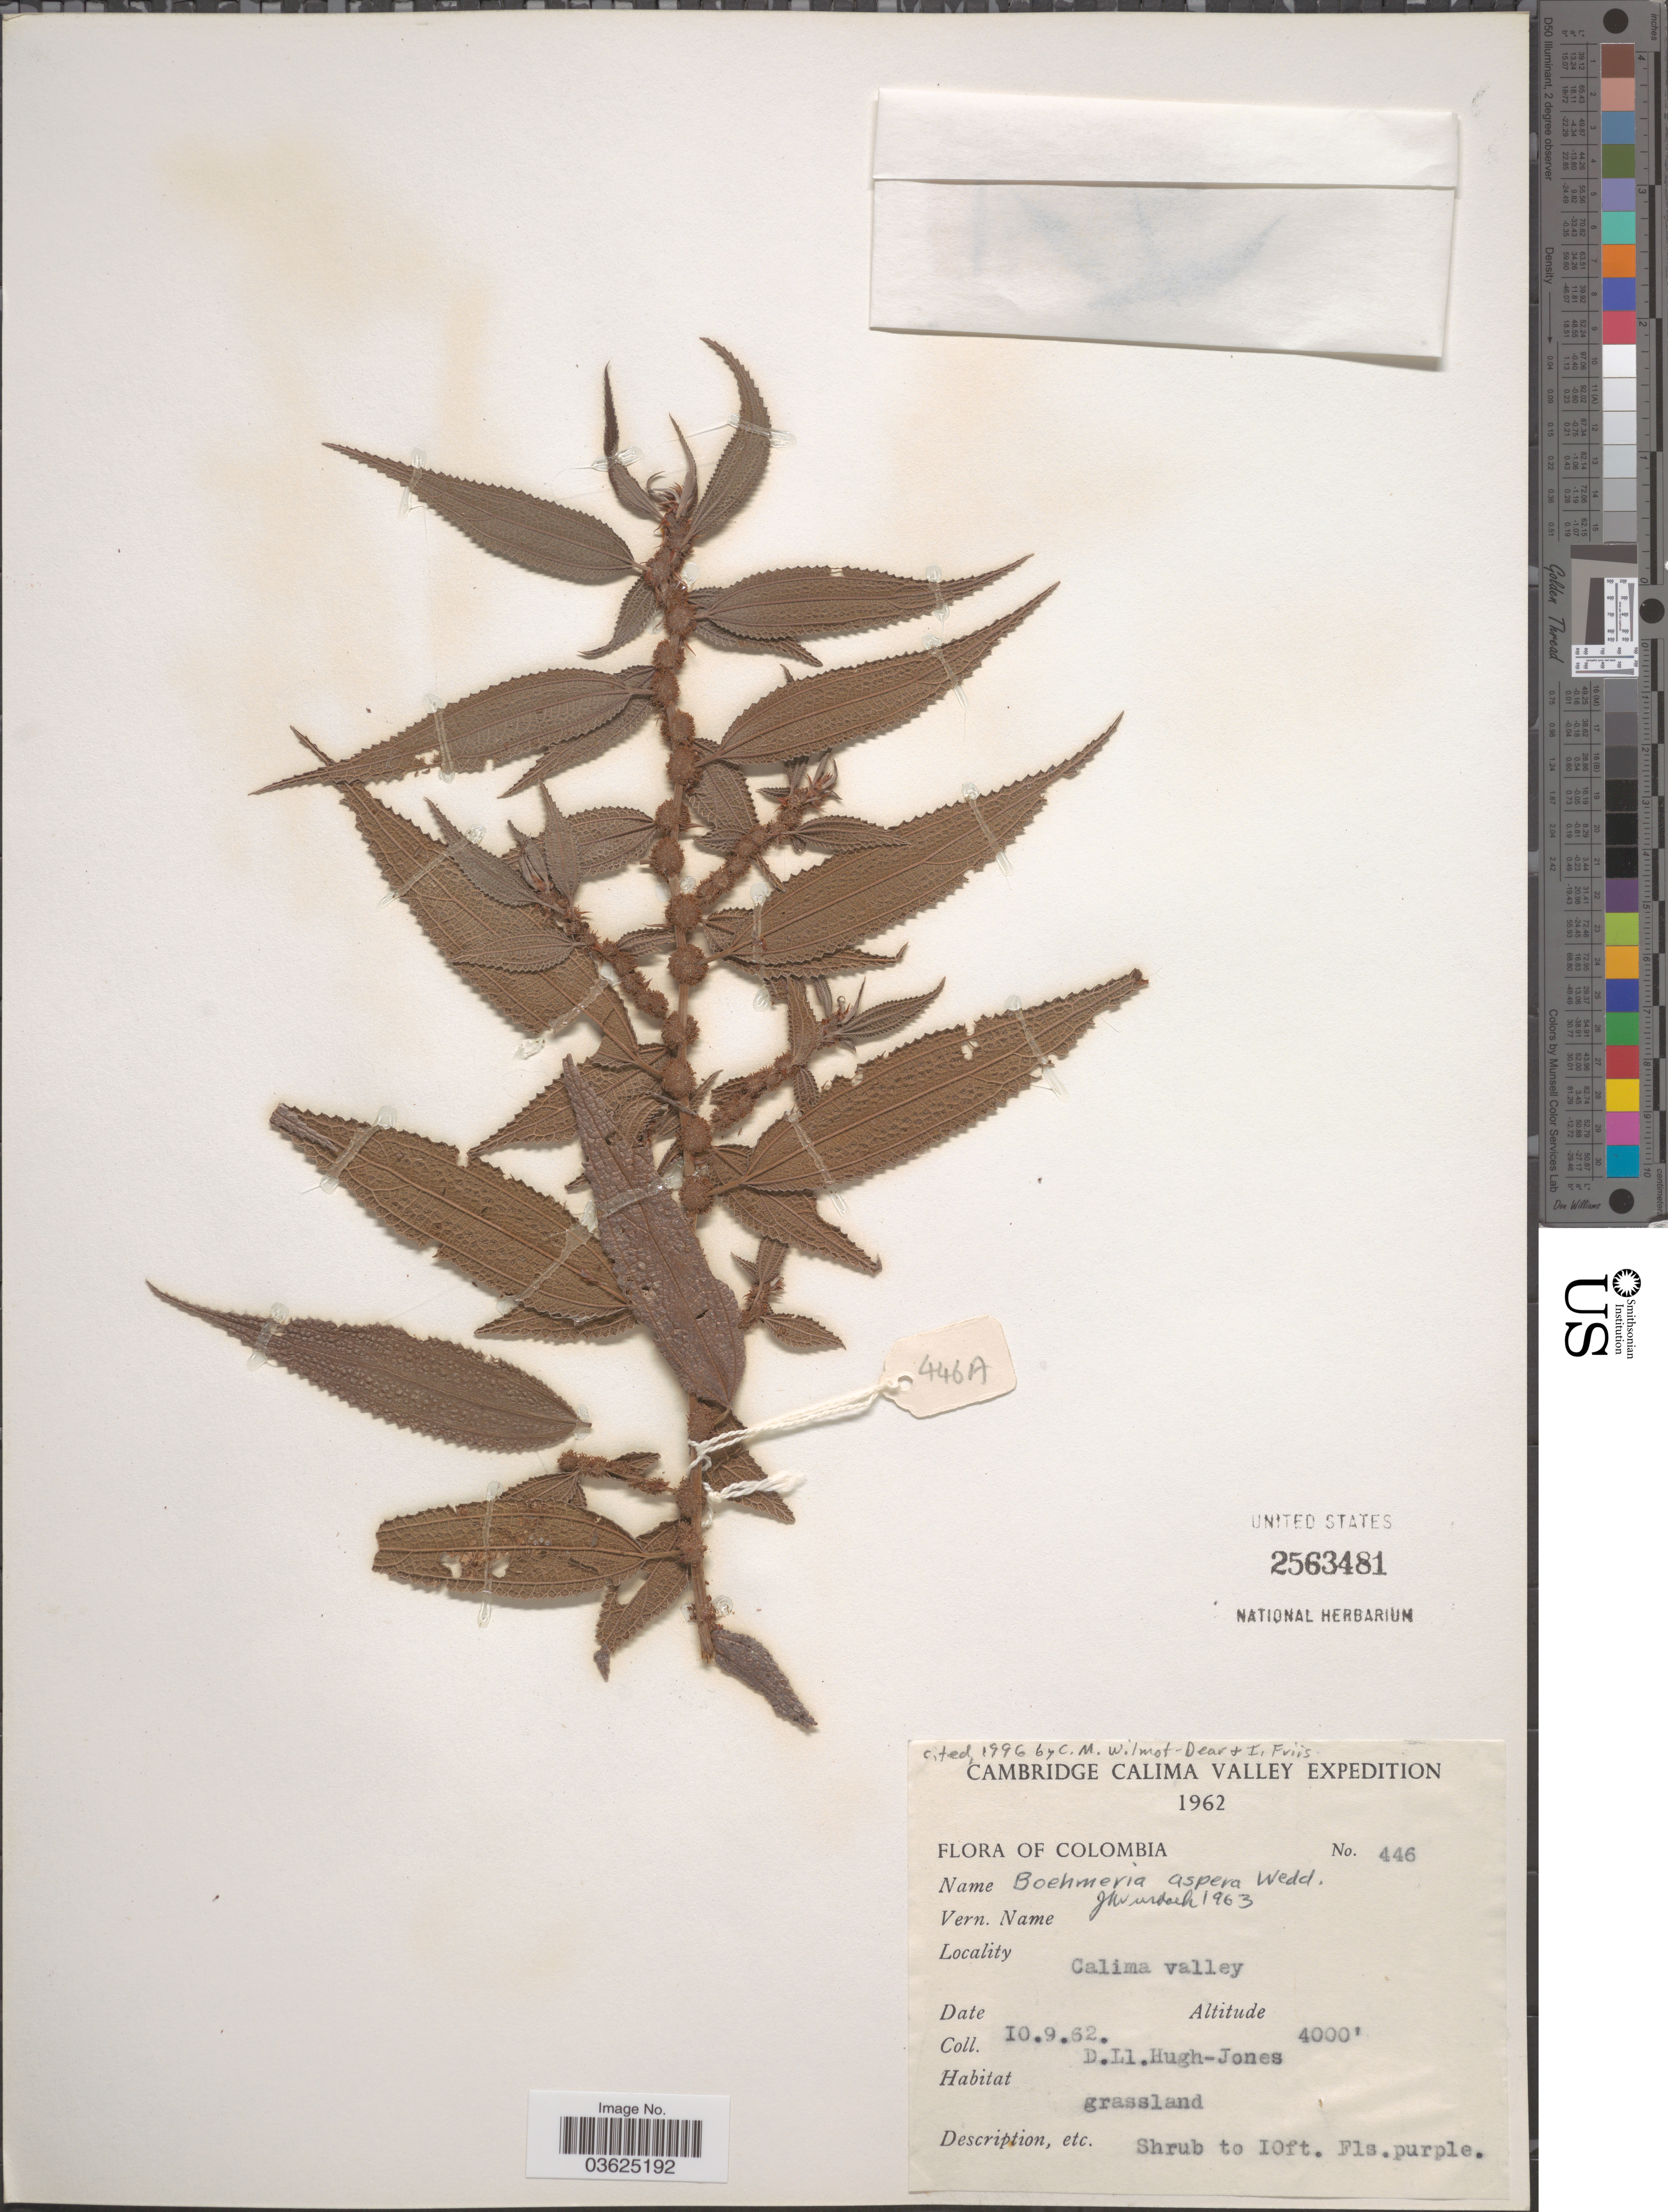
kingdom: Plantae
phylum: Tracheophyta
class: Magnoliopsida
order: Rosales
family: Urticaceae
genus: Boehmeria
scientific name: Boehmeria aspera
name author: Wedd.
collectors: D. Hugh-Jones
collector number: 446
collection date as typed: Transcribed d/m/y: 10/9/62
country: Colombia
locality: Cambridge Calima Valley. Calima valley.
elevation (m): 1219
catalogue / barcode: US 2563481